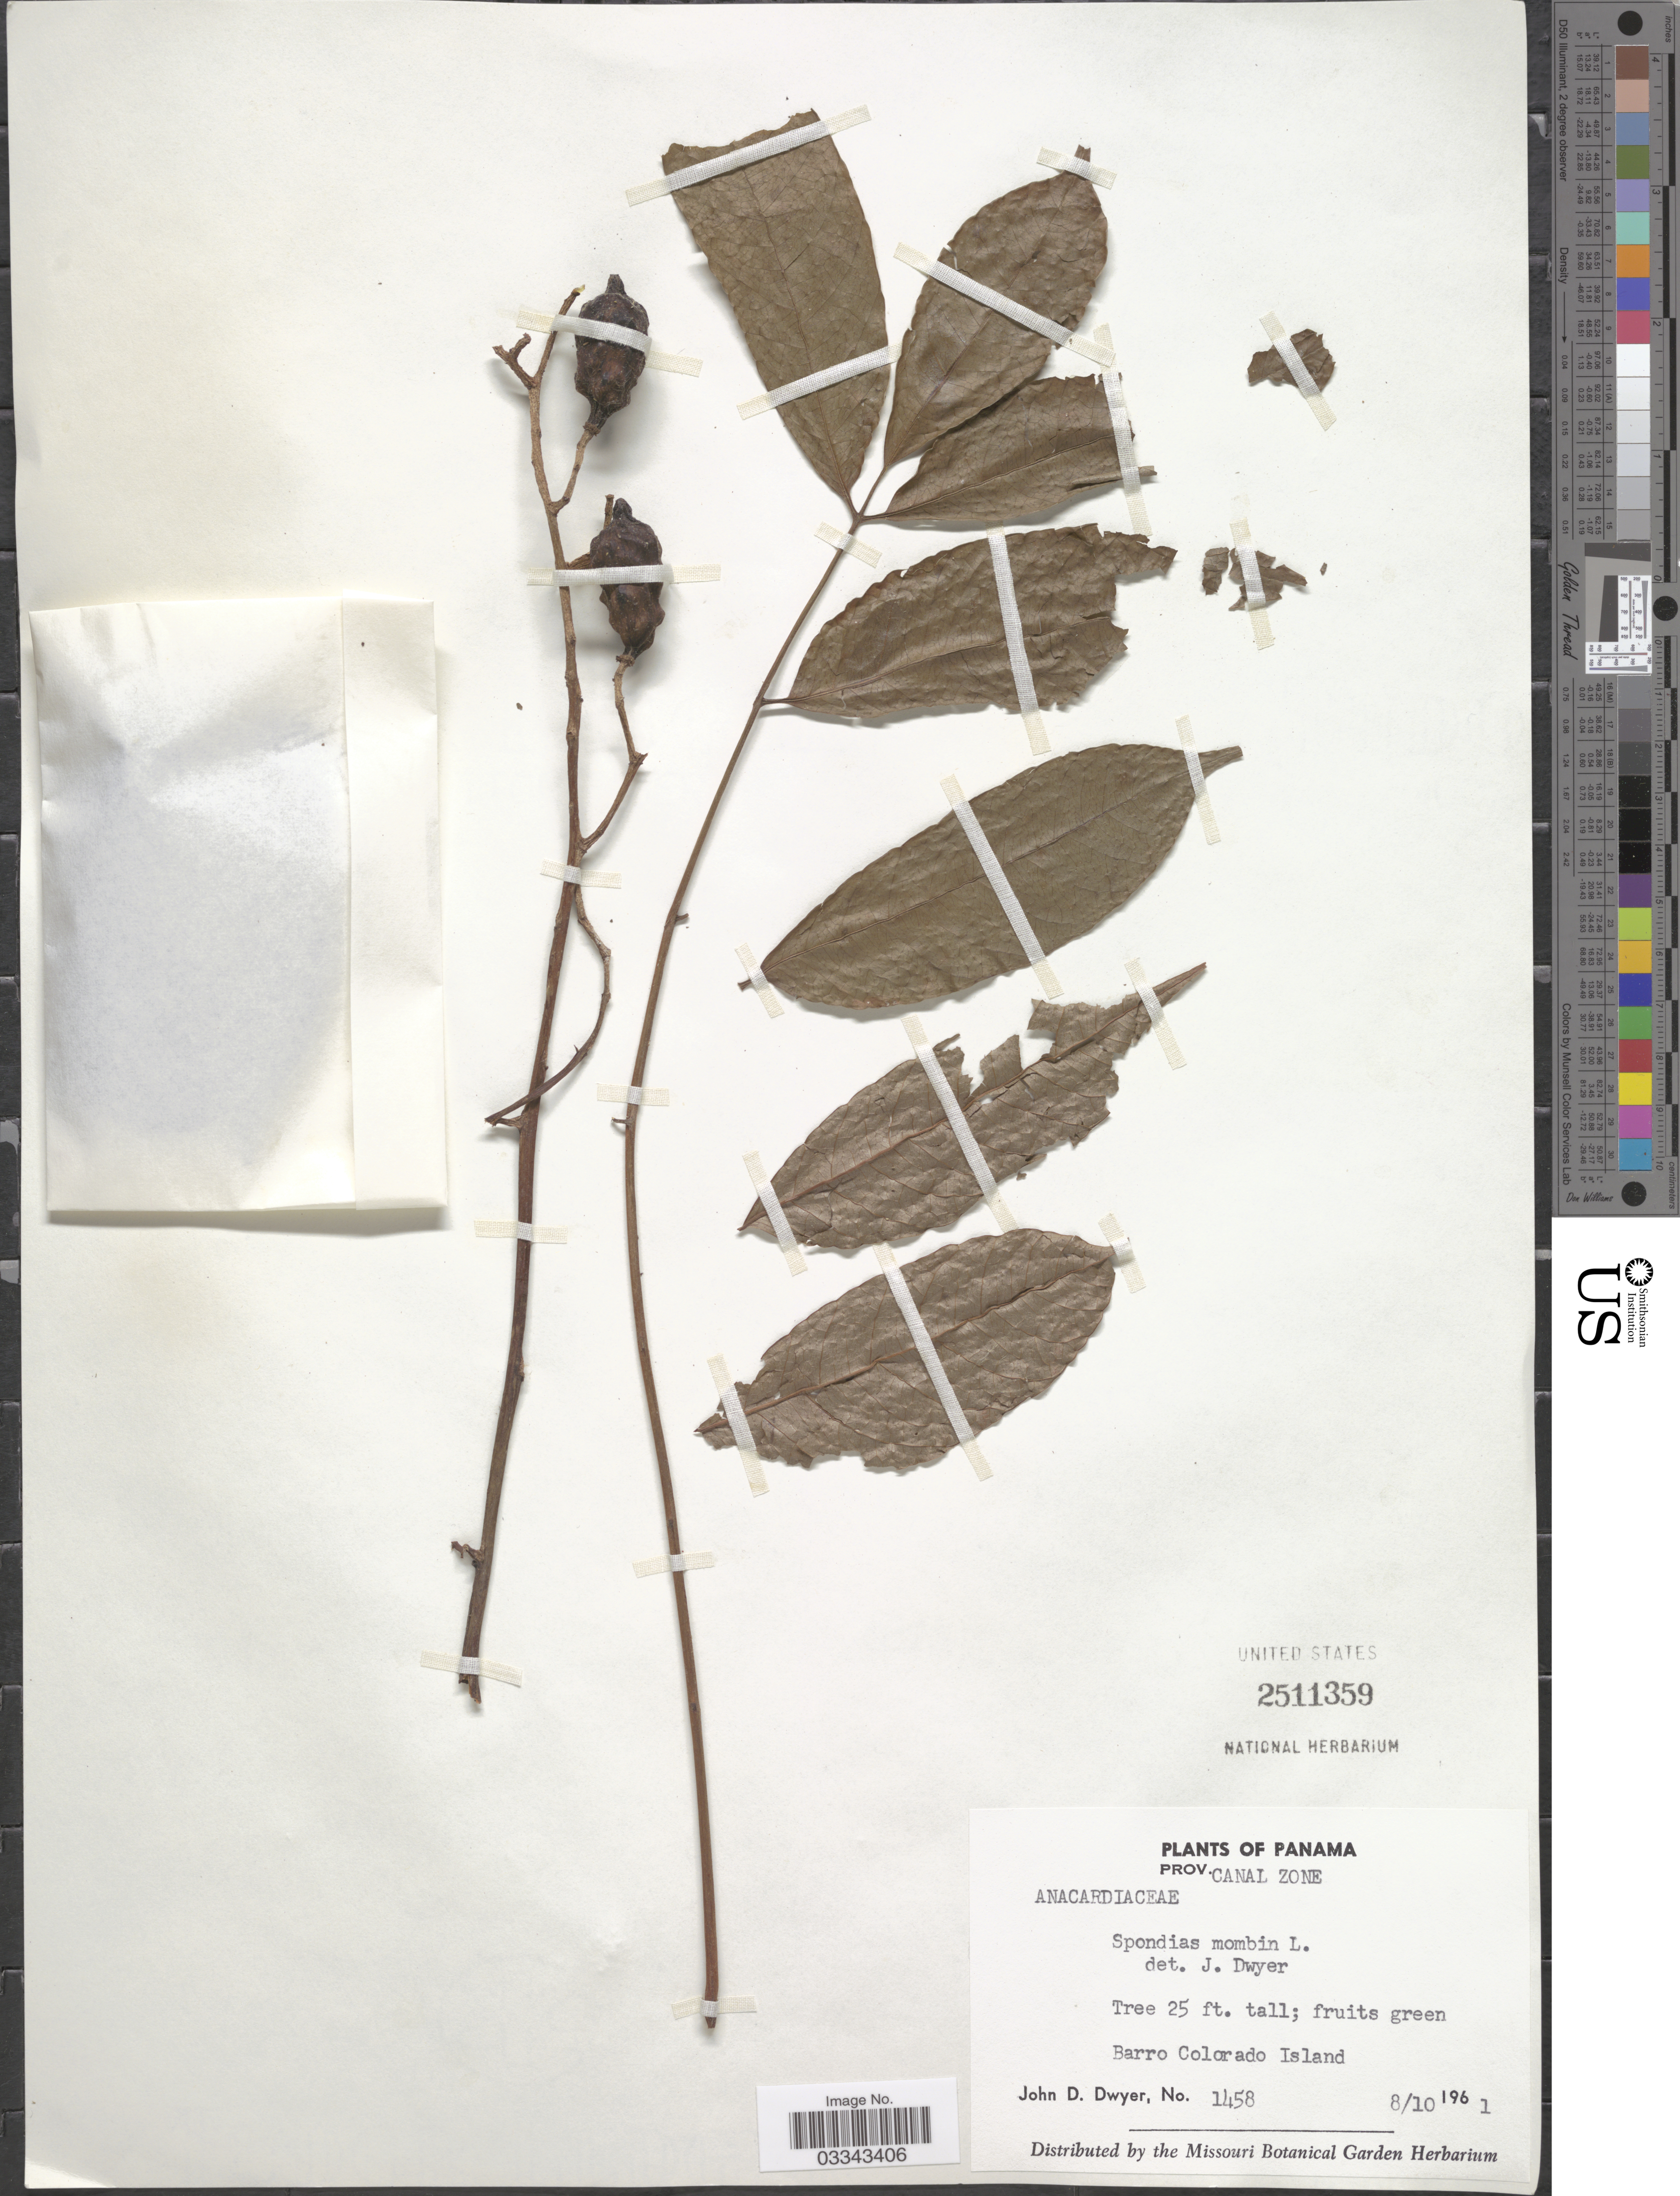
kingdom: Plantae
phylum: Tracheophyta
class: Magnoliopsida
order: Sapindales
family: Anacardiaceae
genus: Spondias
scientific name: Spondias radlkoferi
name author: Donn. Sm.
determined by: Mitchell, John D.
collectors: J. D. Dwyer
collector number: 1458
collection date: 1961-10-08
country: Panama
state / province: Panamá Oeste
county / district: Canal Zone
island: Barro Colorado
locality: Prov. Canal Zone. Barro Colorado Island.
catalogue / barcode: US 2511359